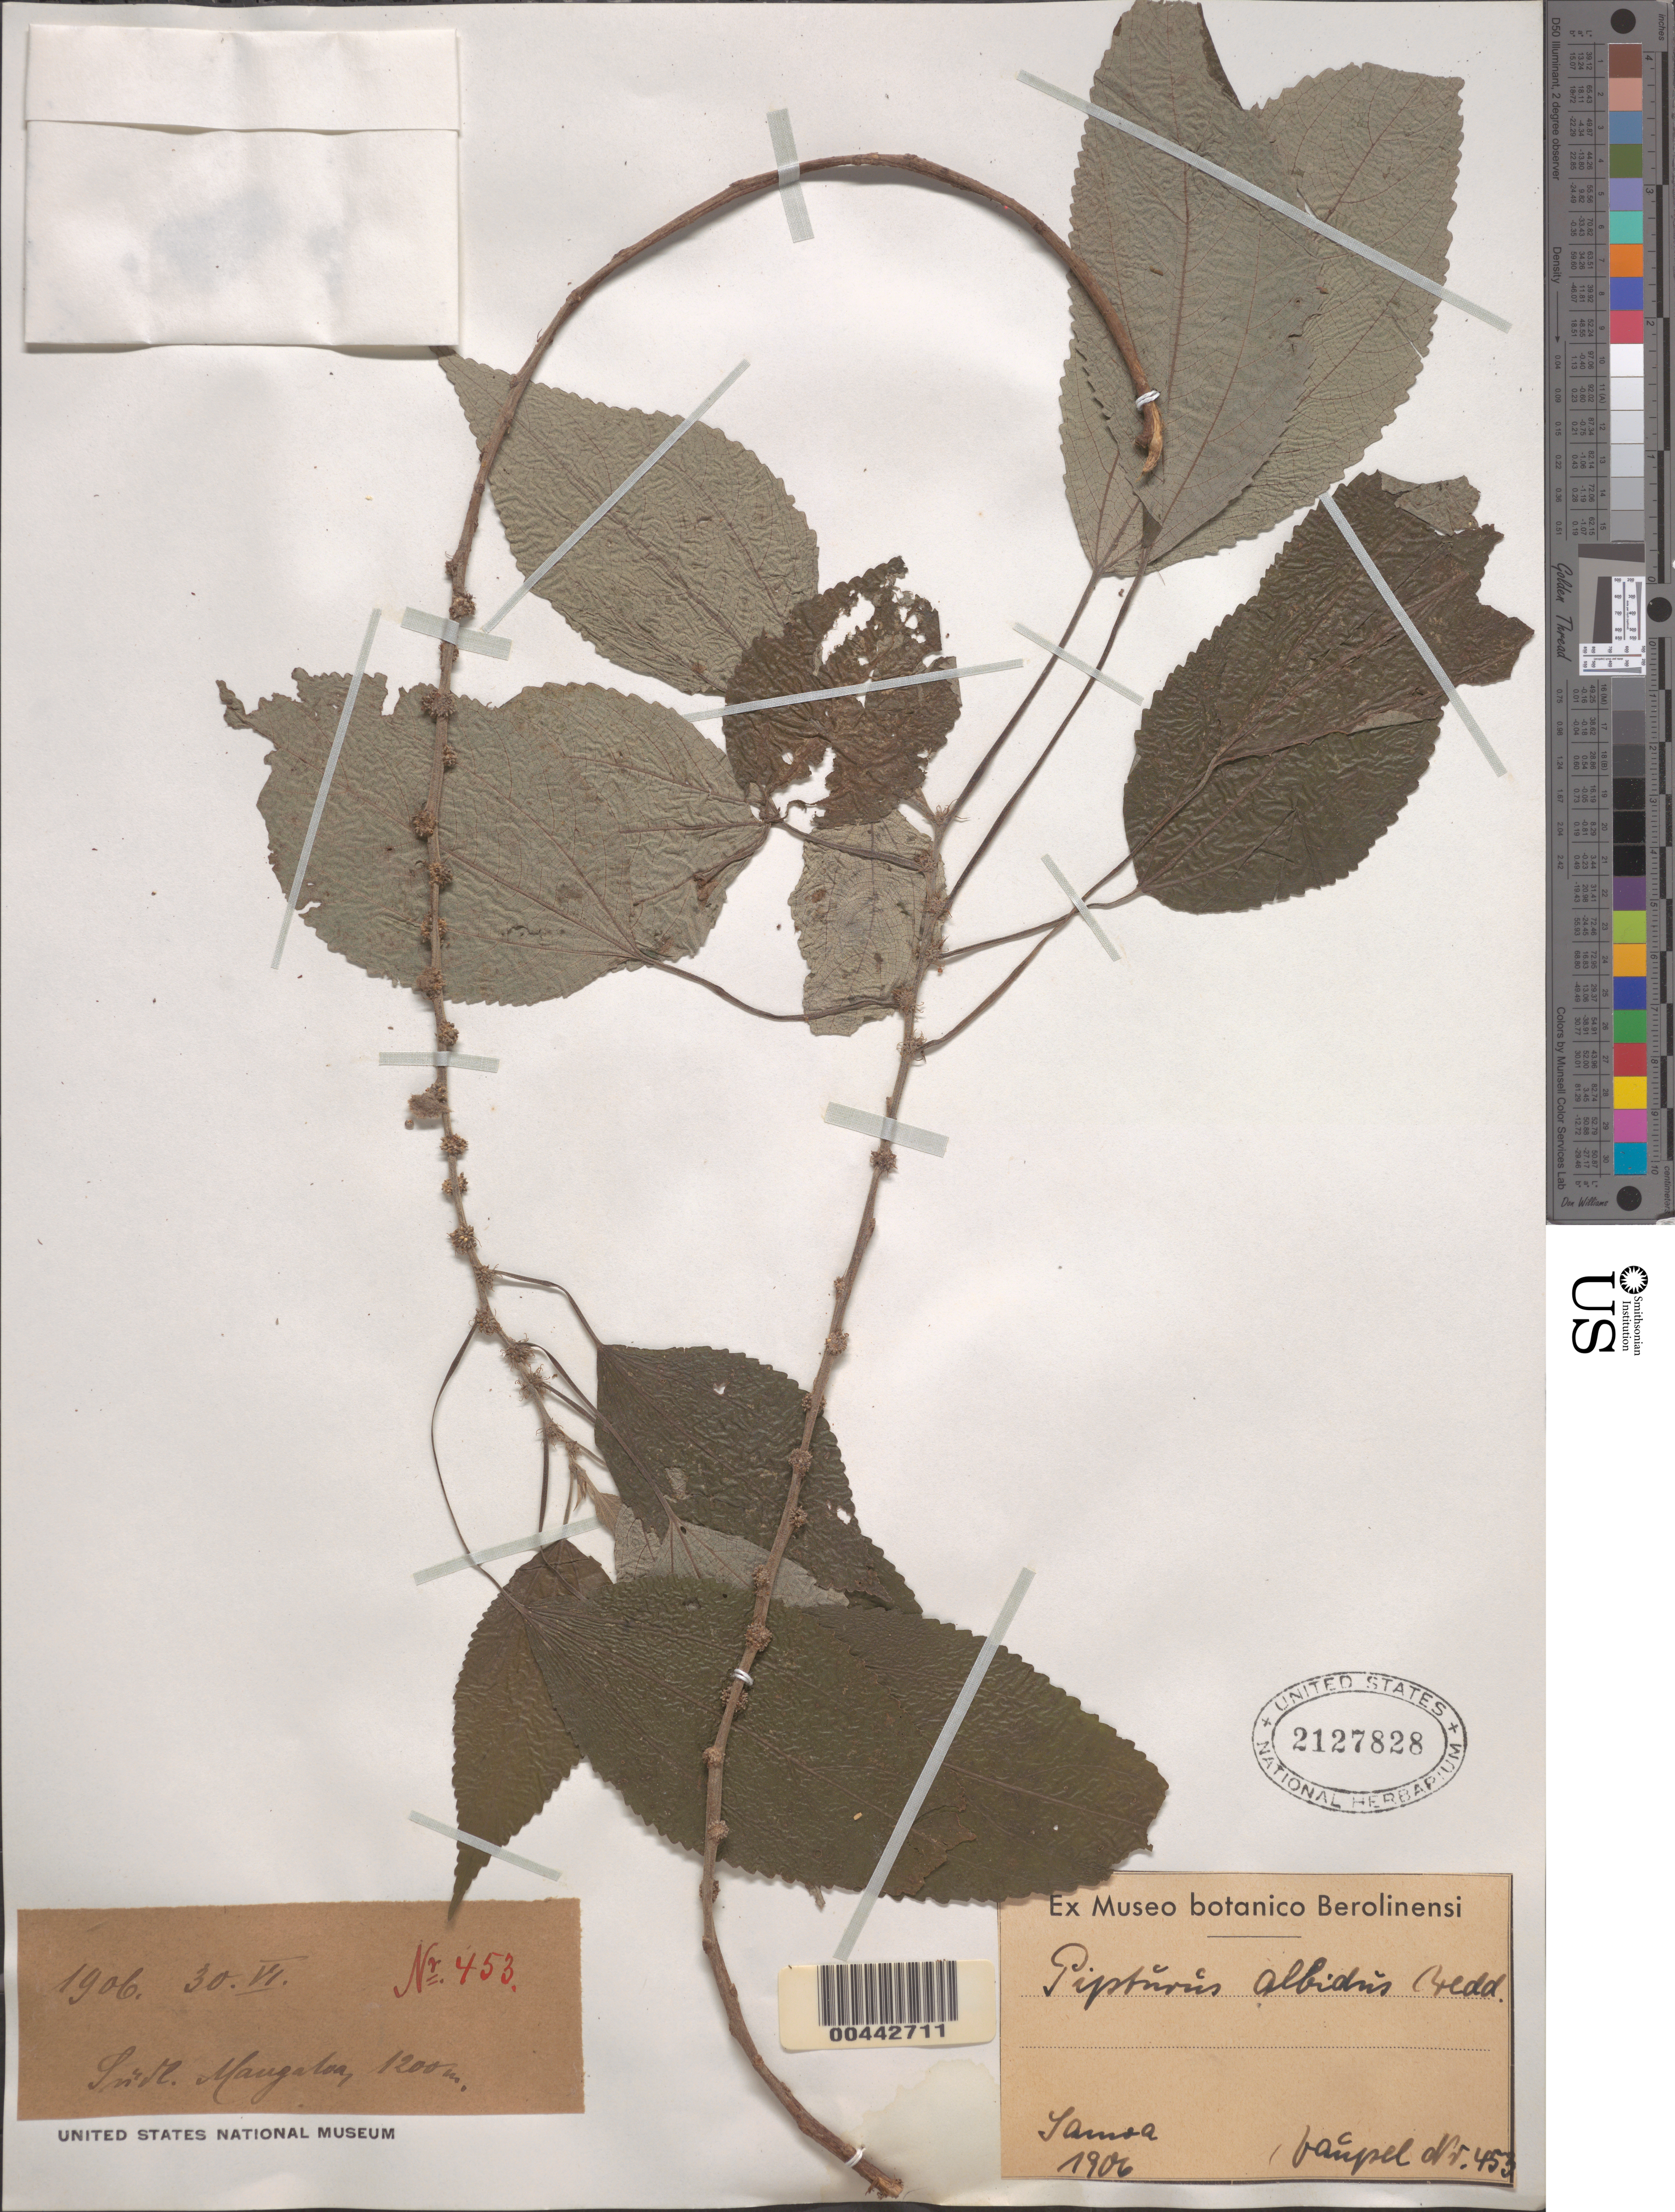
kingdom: Plantae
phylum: Tracheophyta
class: Magnoliopsida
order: Rosales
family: Urticaceae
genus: Pipturus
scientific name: Pipturus albidus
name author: (Hook. & Arn.) A. Gray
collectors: Vaupel, --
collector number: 453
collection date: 1906-06-30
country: Samoa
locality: Samoa. Südl. Mangaloa. [interpreted]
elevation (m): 1200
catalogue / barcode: US 2127828